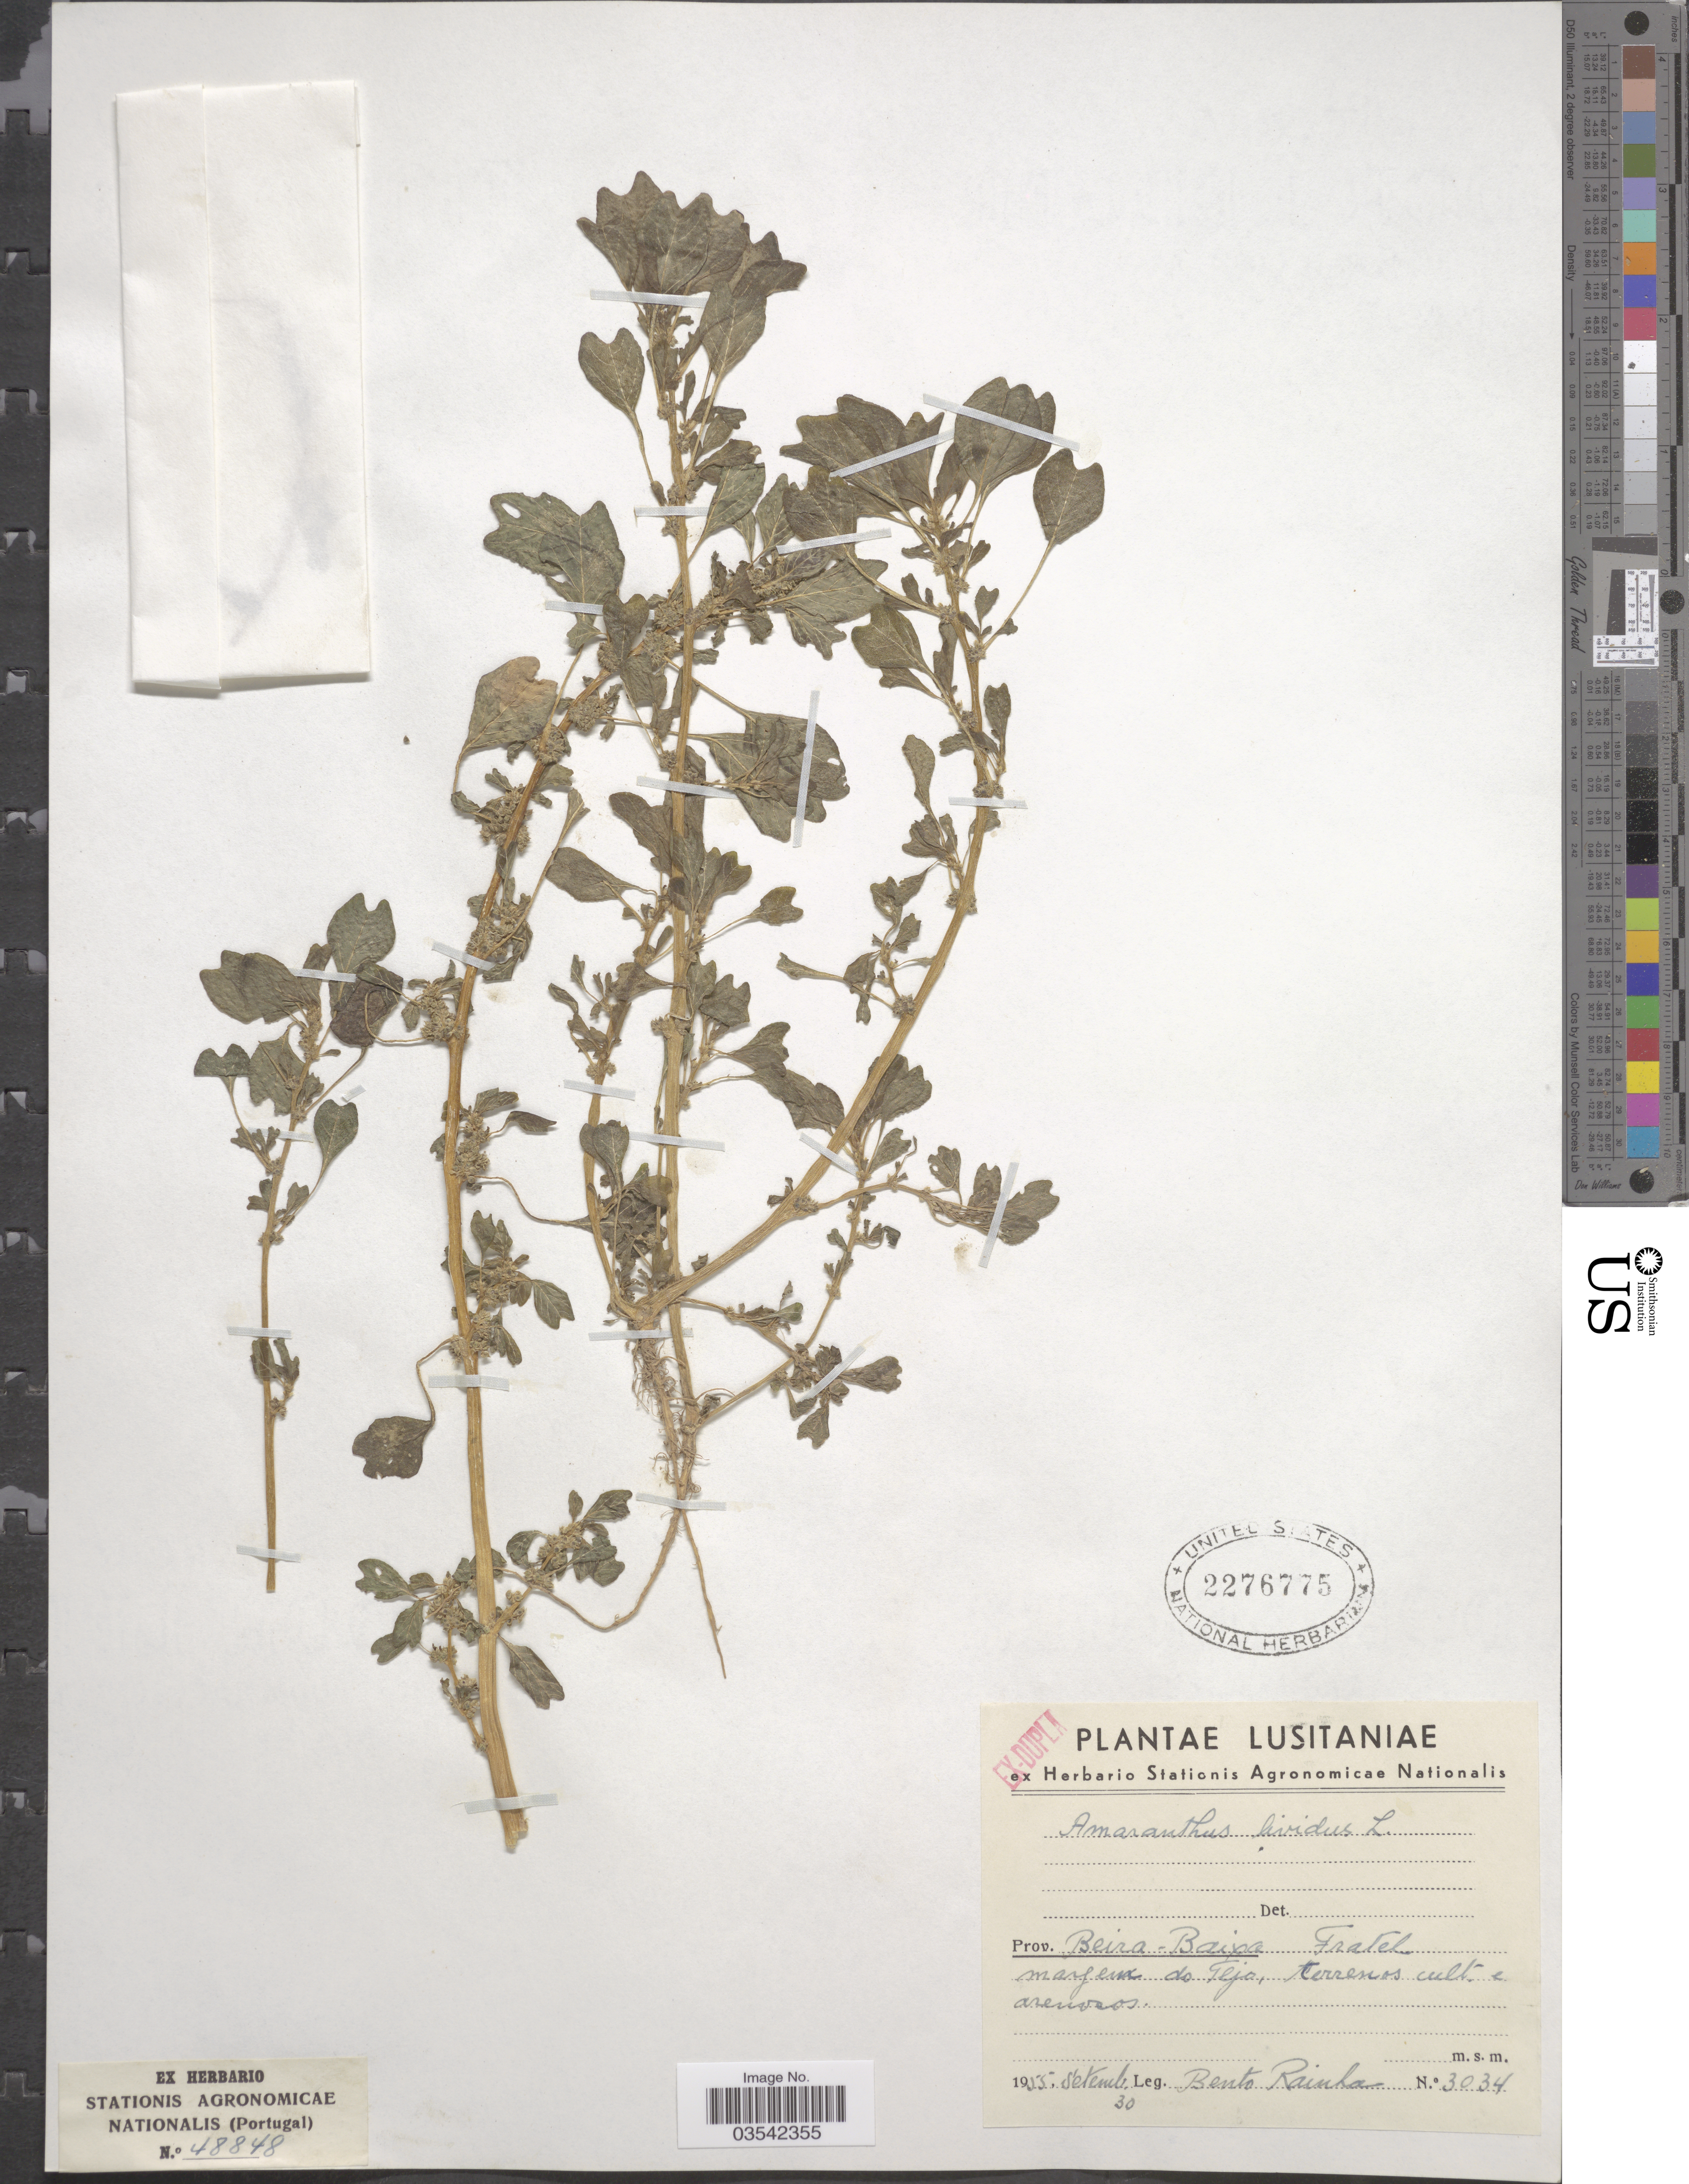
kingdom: Plantae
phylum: Tracheophyta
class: Magnoliopsida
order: Caryophyllales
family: Amaranthaceae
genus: Amaranthus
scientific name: Amaranthus lividus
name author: L.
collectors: B. Rainha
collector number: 3034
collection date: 1955-09-30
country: Portugal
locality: Lusitaniae. Prov. Beira - Baixa Fratel margem do Tejo, terrenos cult. e arenosos.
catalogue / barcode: US 2276775